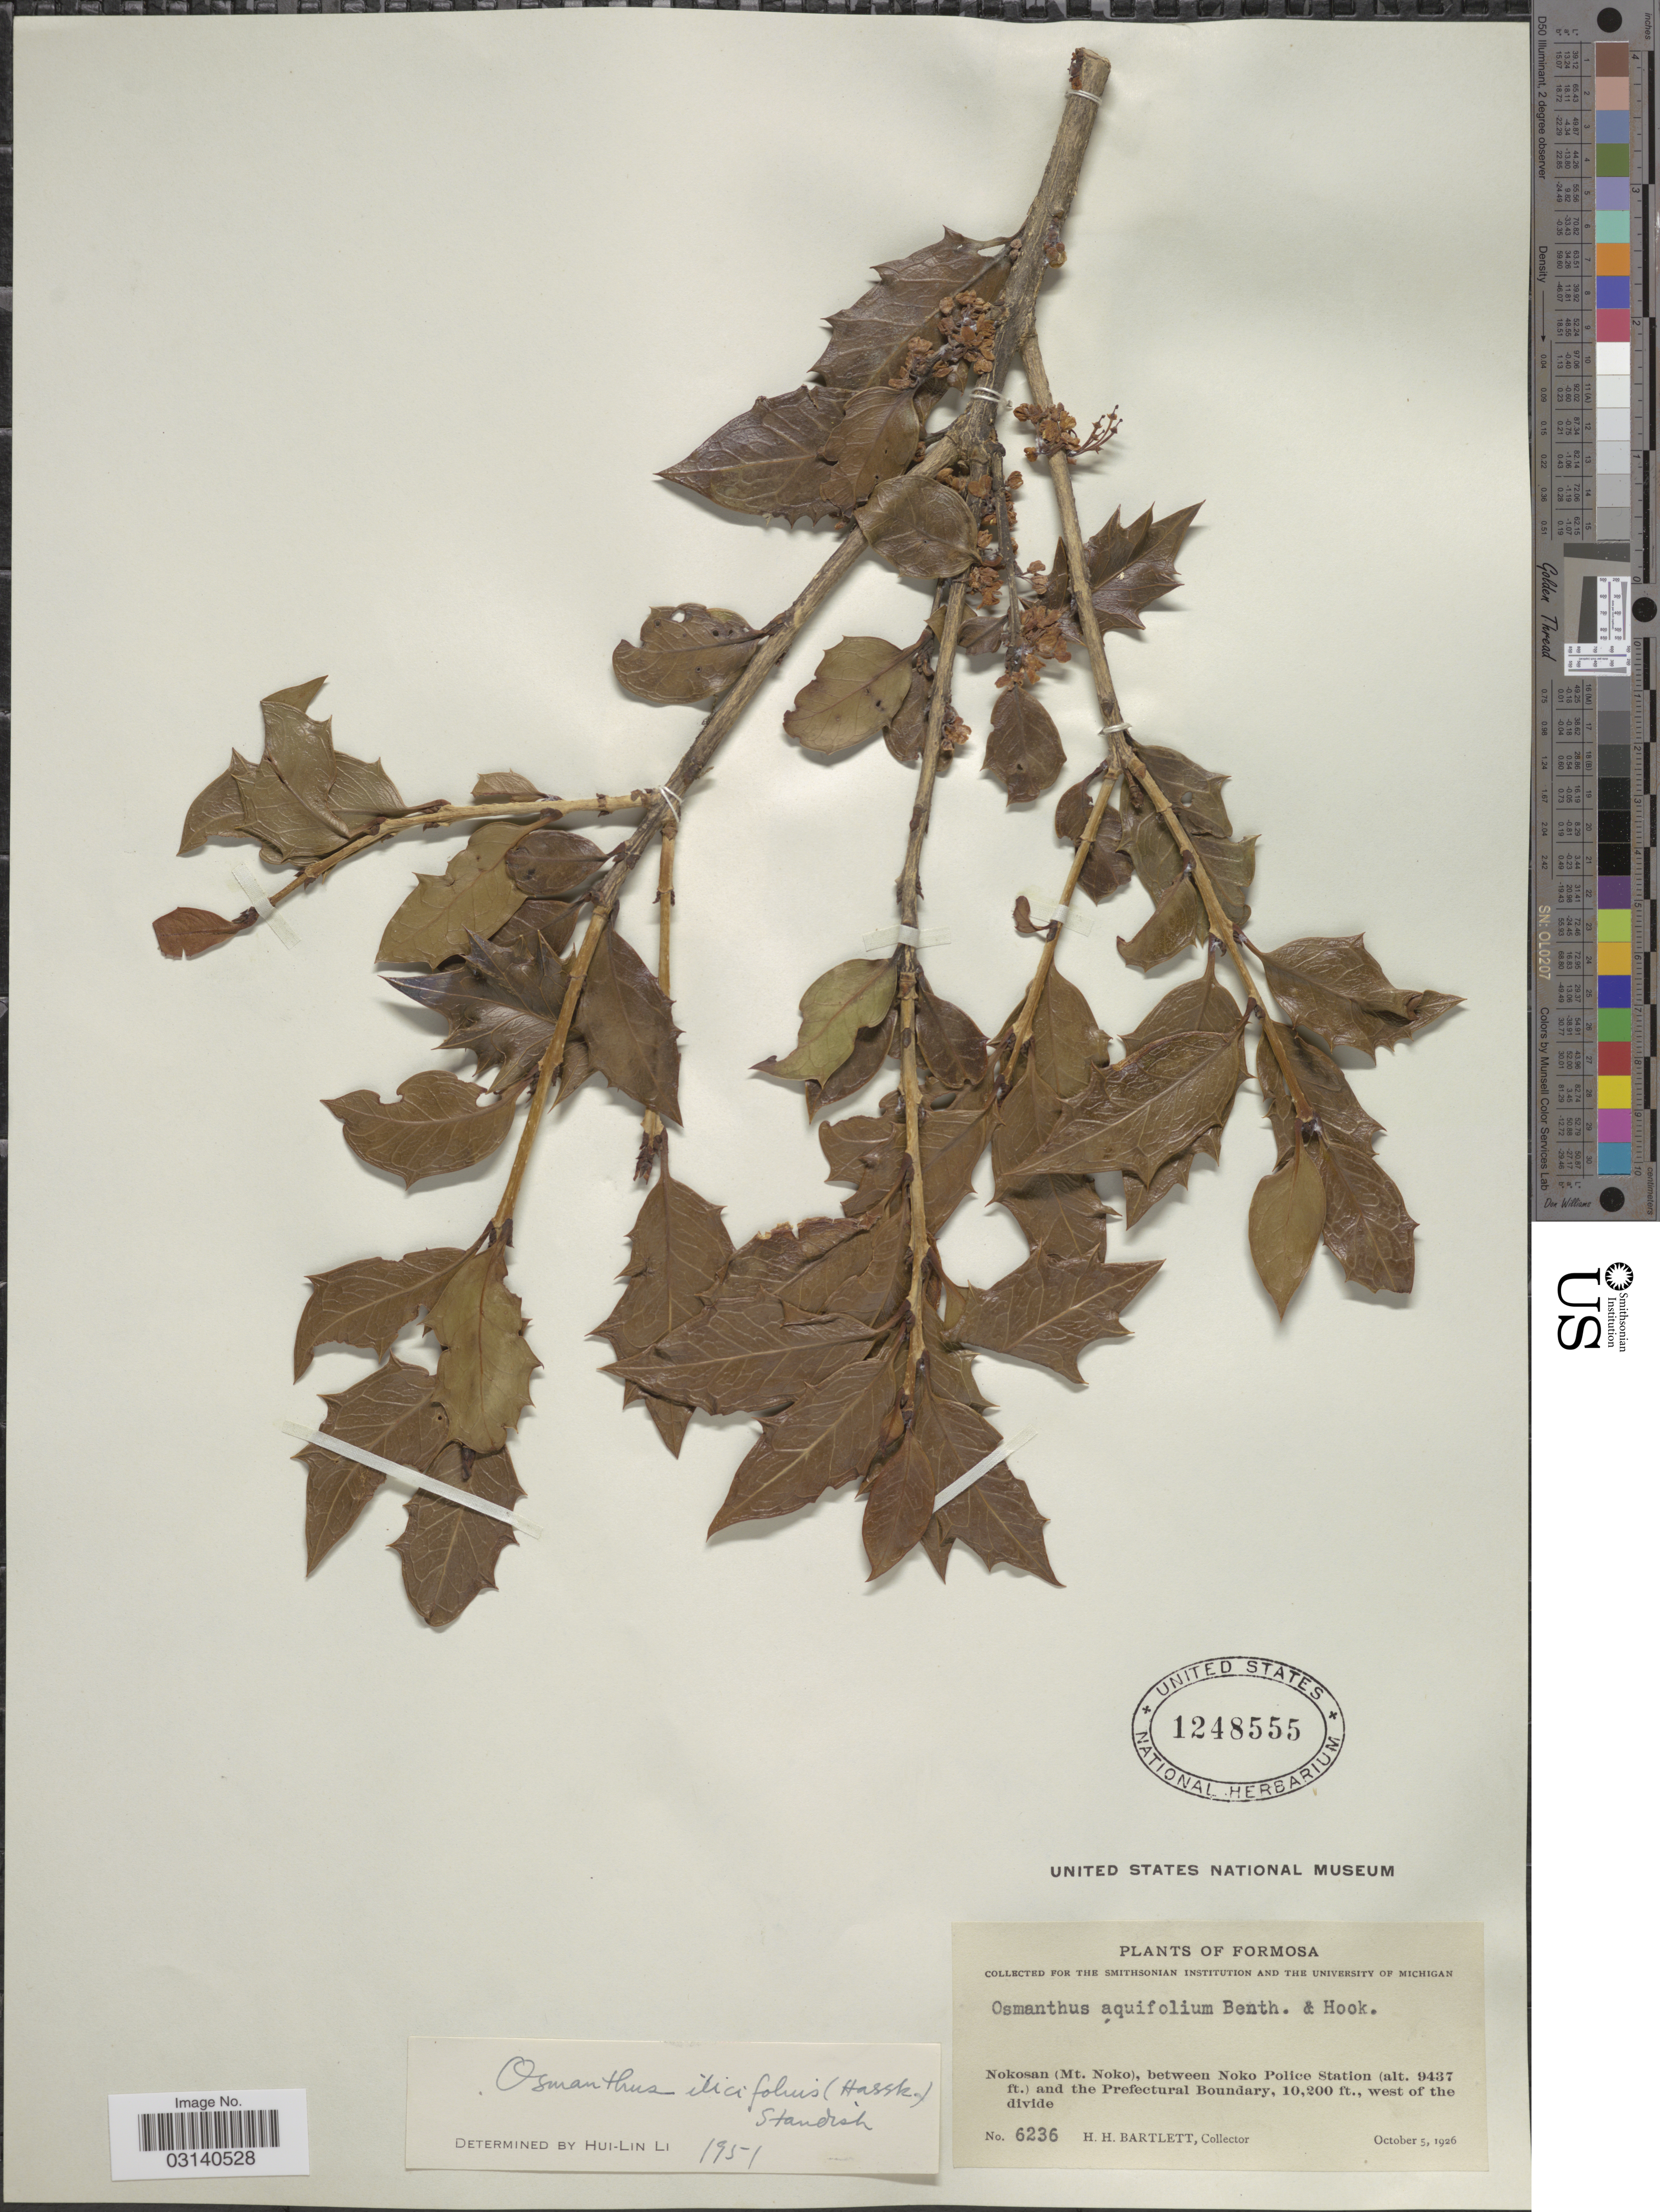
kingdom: Plantae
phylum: Tracheophyta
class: Magnoliopsida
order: Lamiales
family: Oleaceae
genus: Osmanthus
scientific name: Osmanthus heterophyllus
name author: (G. Don) P.S. Green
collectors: H. H. Bartlett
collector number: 6236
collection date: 1926-10-05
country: Taiwan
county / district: Hualien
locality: Formosa, Nokosan (Mt. Noko), between Noko Police Station and the Prefectural Boundary, west of divide.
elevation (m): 2876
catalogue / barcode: US 1248555